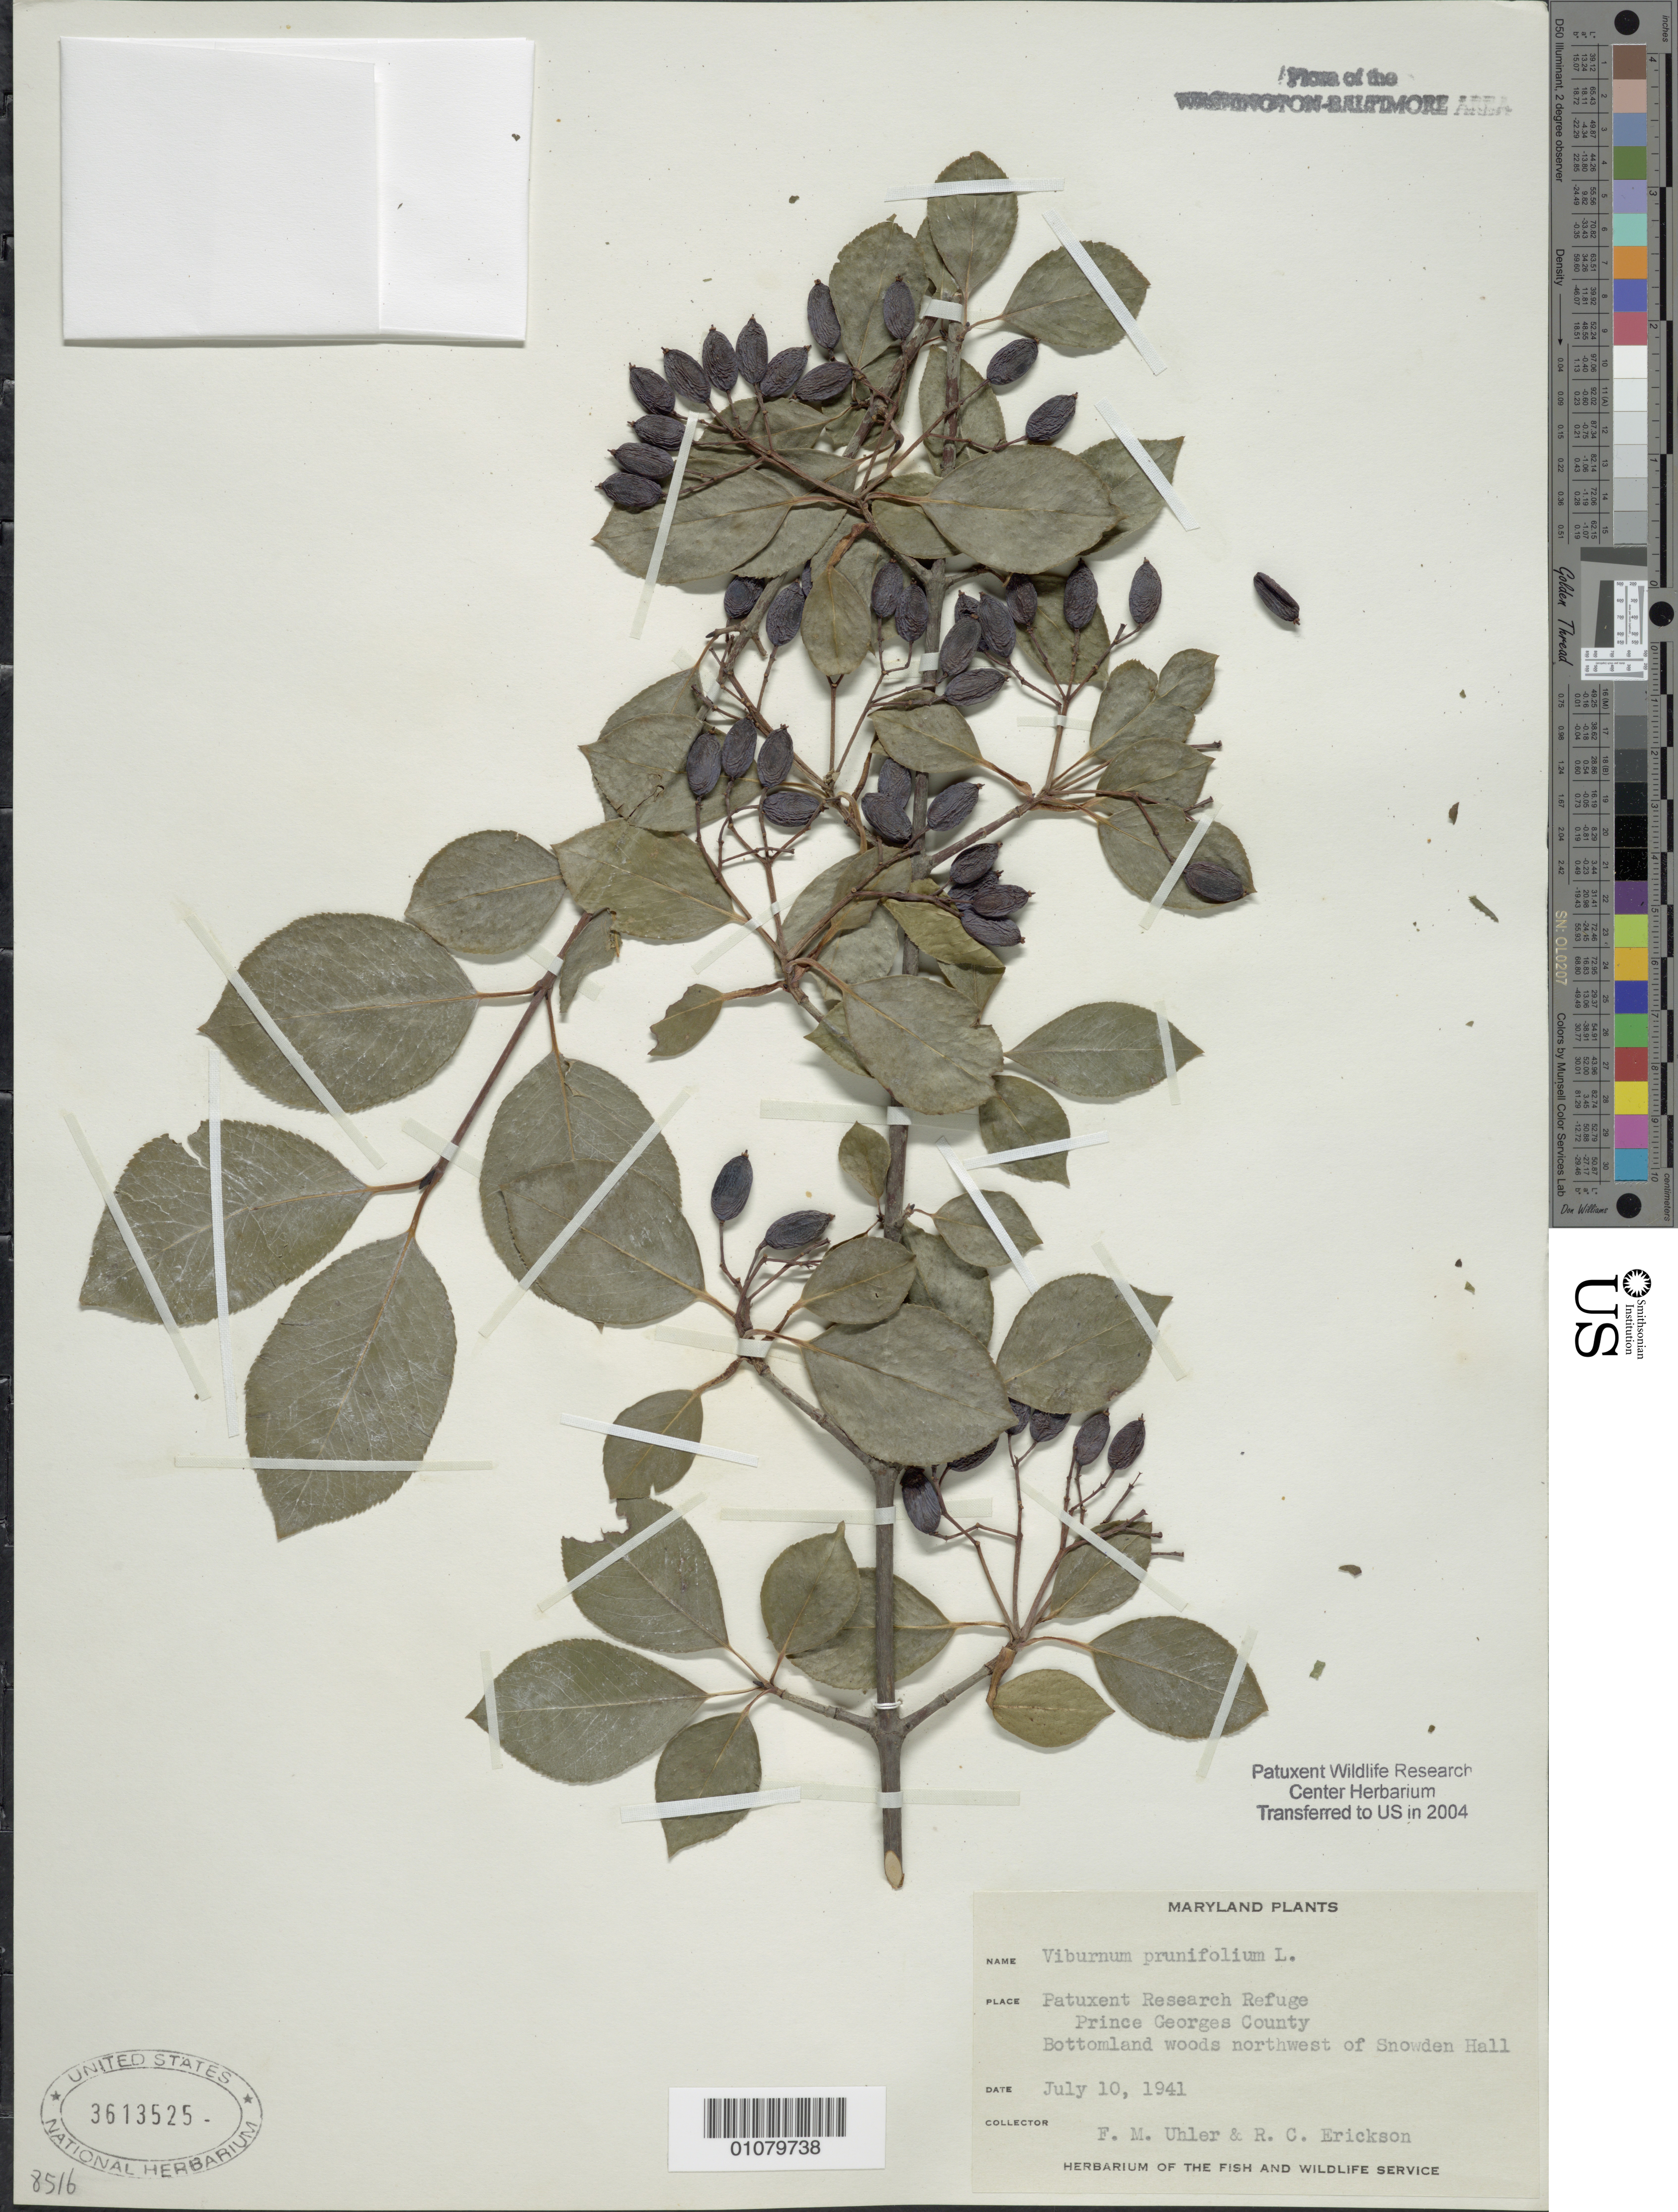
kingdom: Plantae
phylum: Tracheophyta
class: Magnoliopsida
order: Dipsacales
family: Viburnaceae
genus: Viburnum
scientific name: Viburnum prunifolium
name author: L.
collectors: F. M. Uhler & R. Erickson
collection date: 1941-07-10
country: United States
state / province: Maryland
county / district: Prince George's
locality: Patuxent Wildlife Refuge. N.W. of Snowden Hall.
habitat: Bottomland woods.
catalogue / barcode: US 3613525